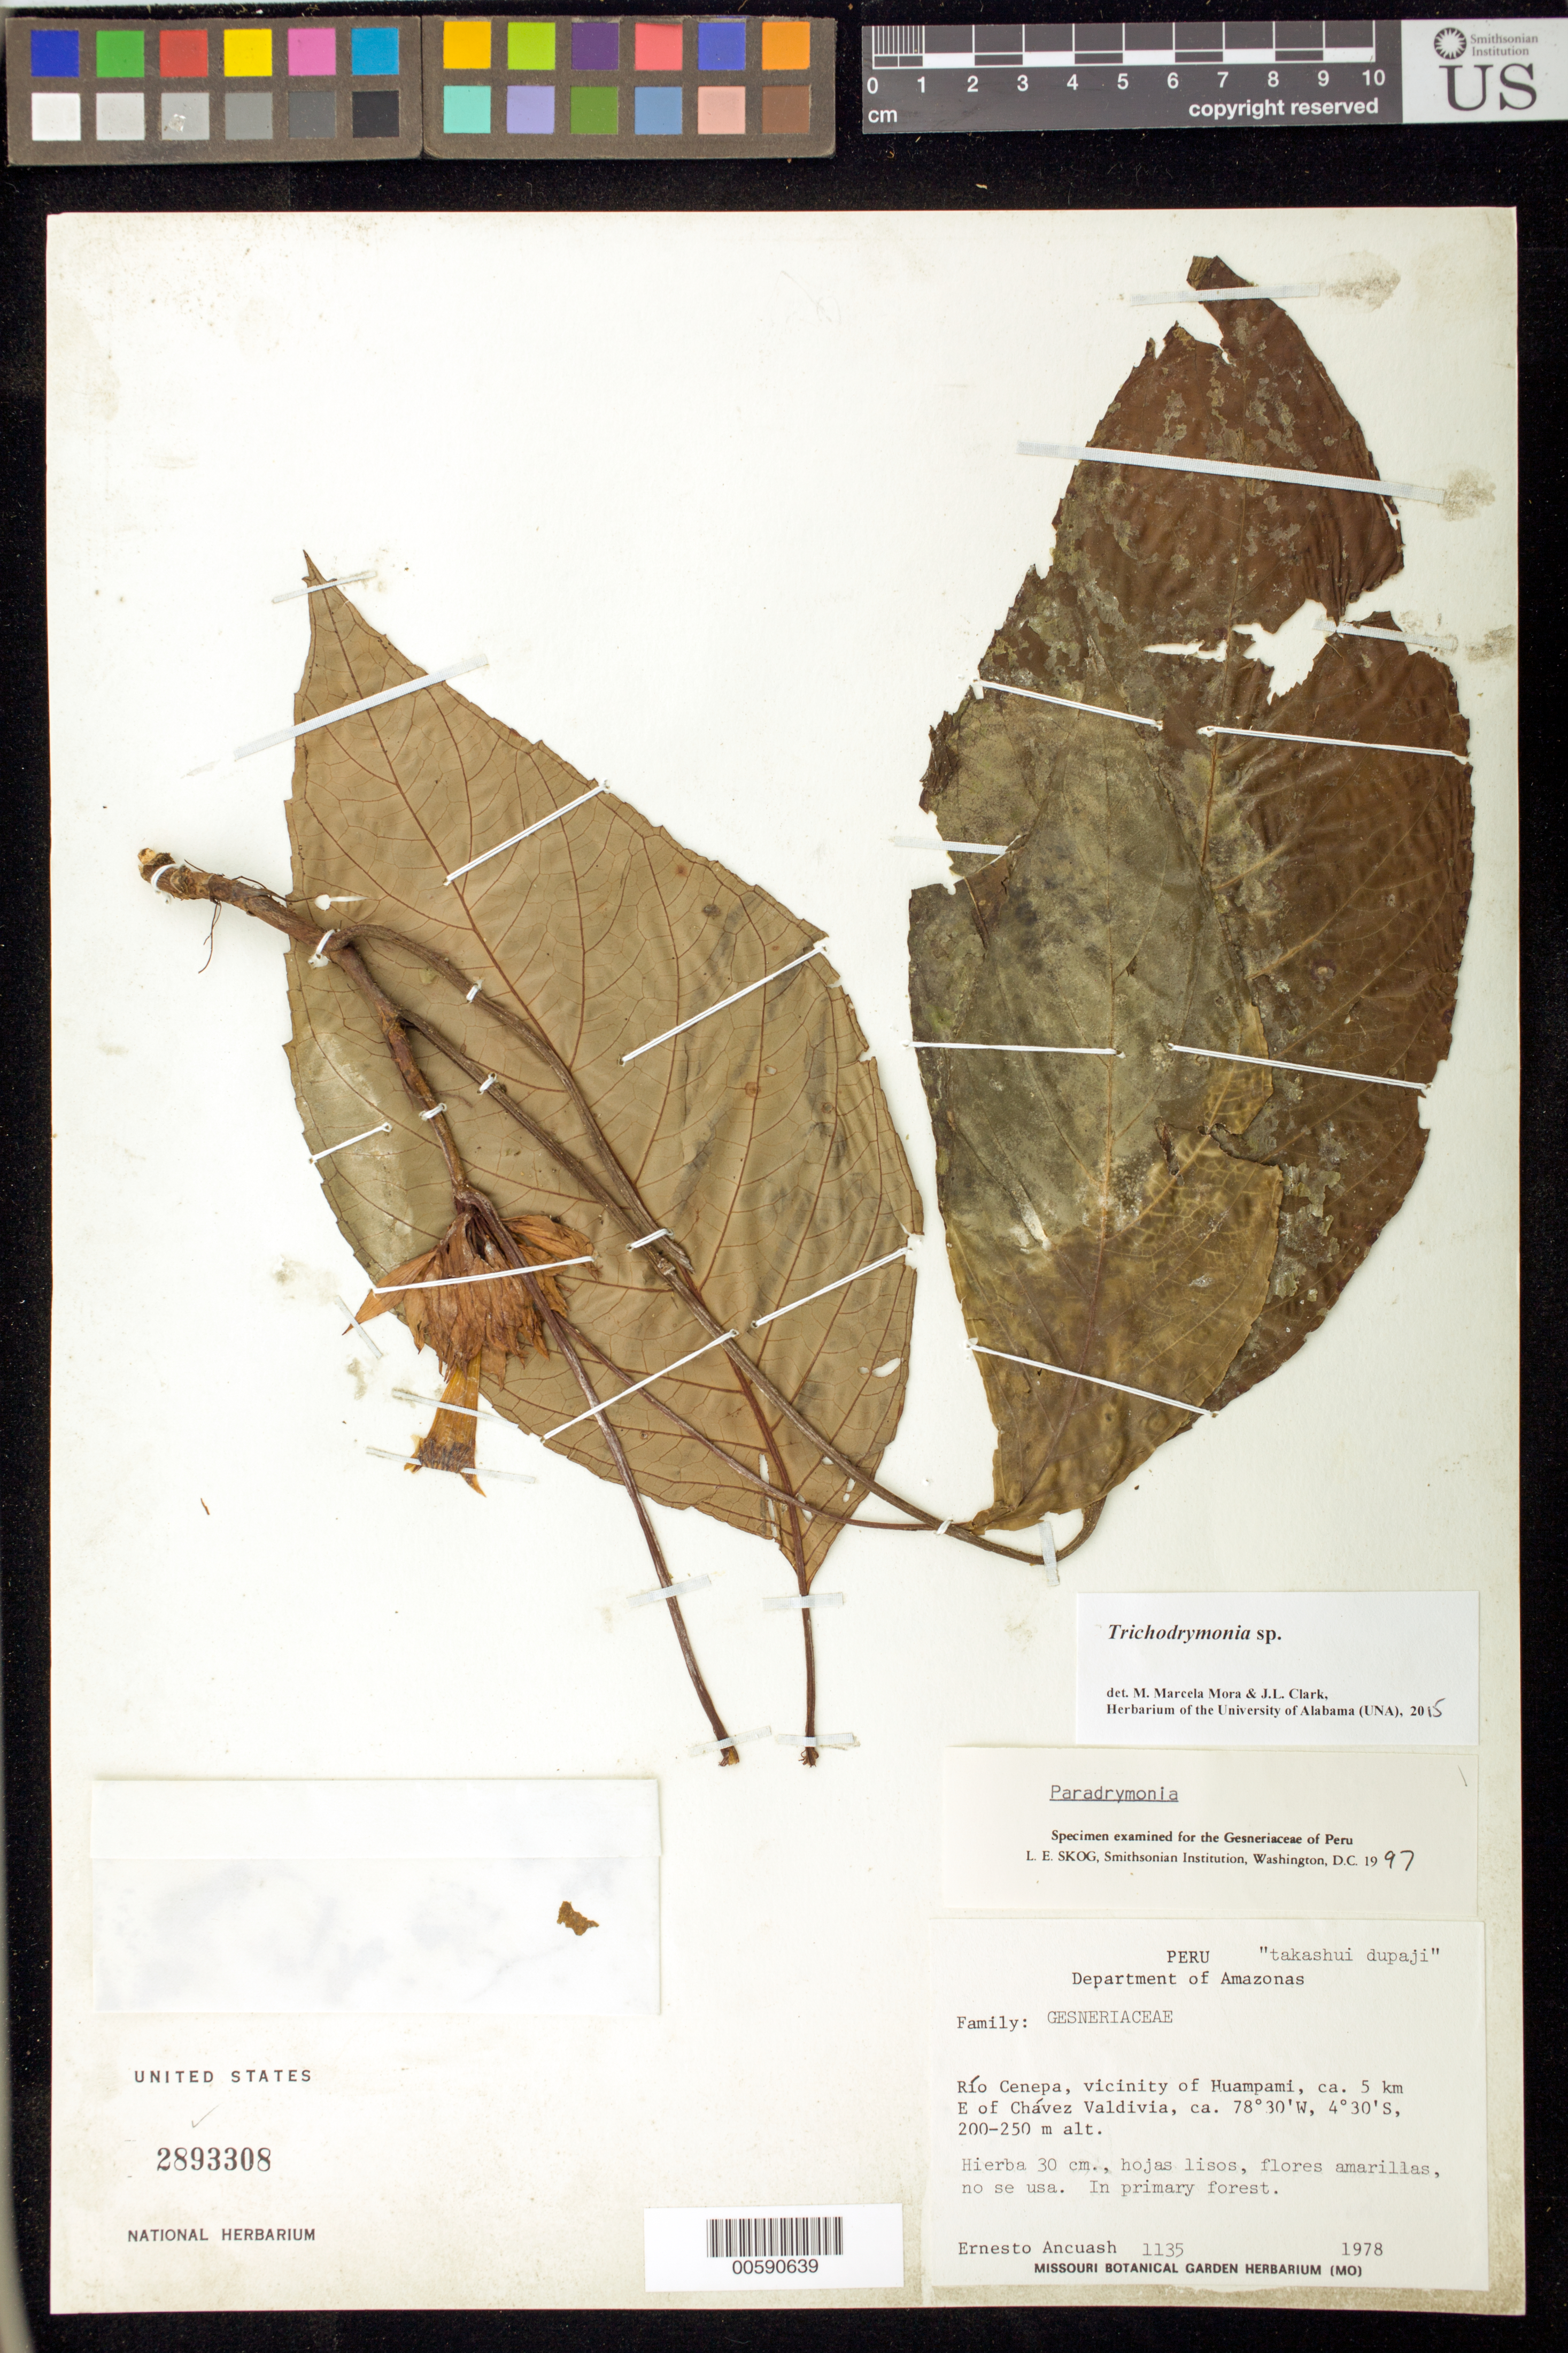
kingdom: Plantae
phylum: Tracheophyta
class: Magnoliopsida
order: Lamiales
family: Gesneriaceae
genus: Trichodrymonia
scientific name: Trichodrymonia sp.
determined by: Mora, M. M.; Clark, J. L.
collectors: E. Ancuash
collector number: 1135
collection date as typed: Jul 1978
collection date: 1978-07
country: Peru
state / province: Amazonas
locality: Río Cenepa, vicinity of Huampami, ca. 5 km E of Chávez Valdivia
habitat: In primary forest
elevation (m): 200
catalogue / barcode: US 2893308